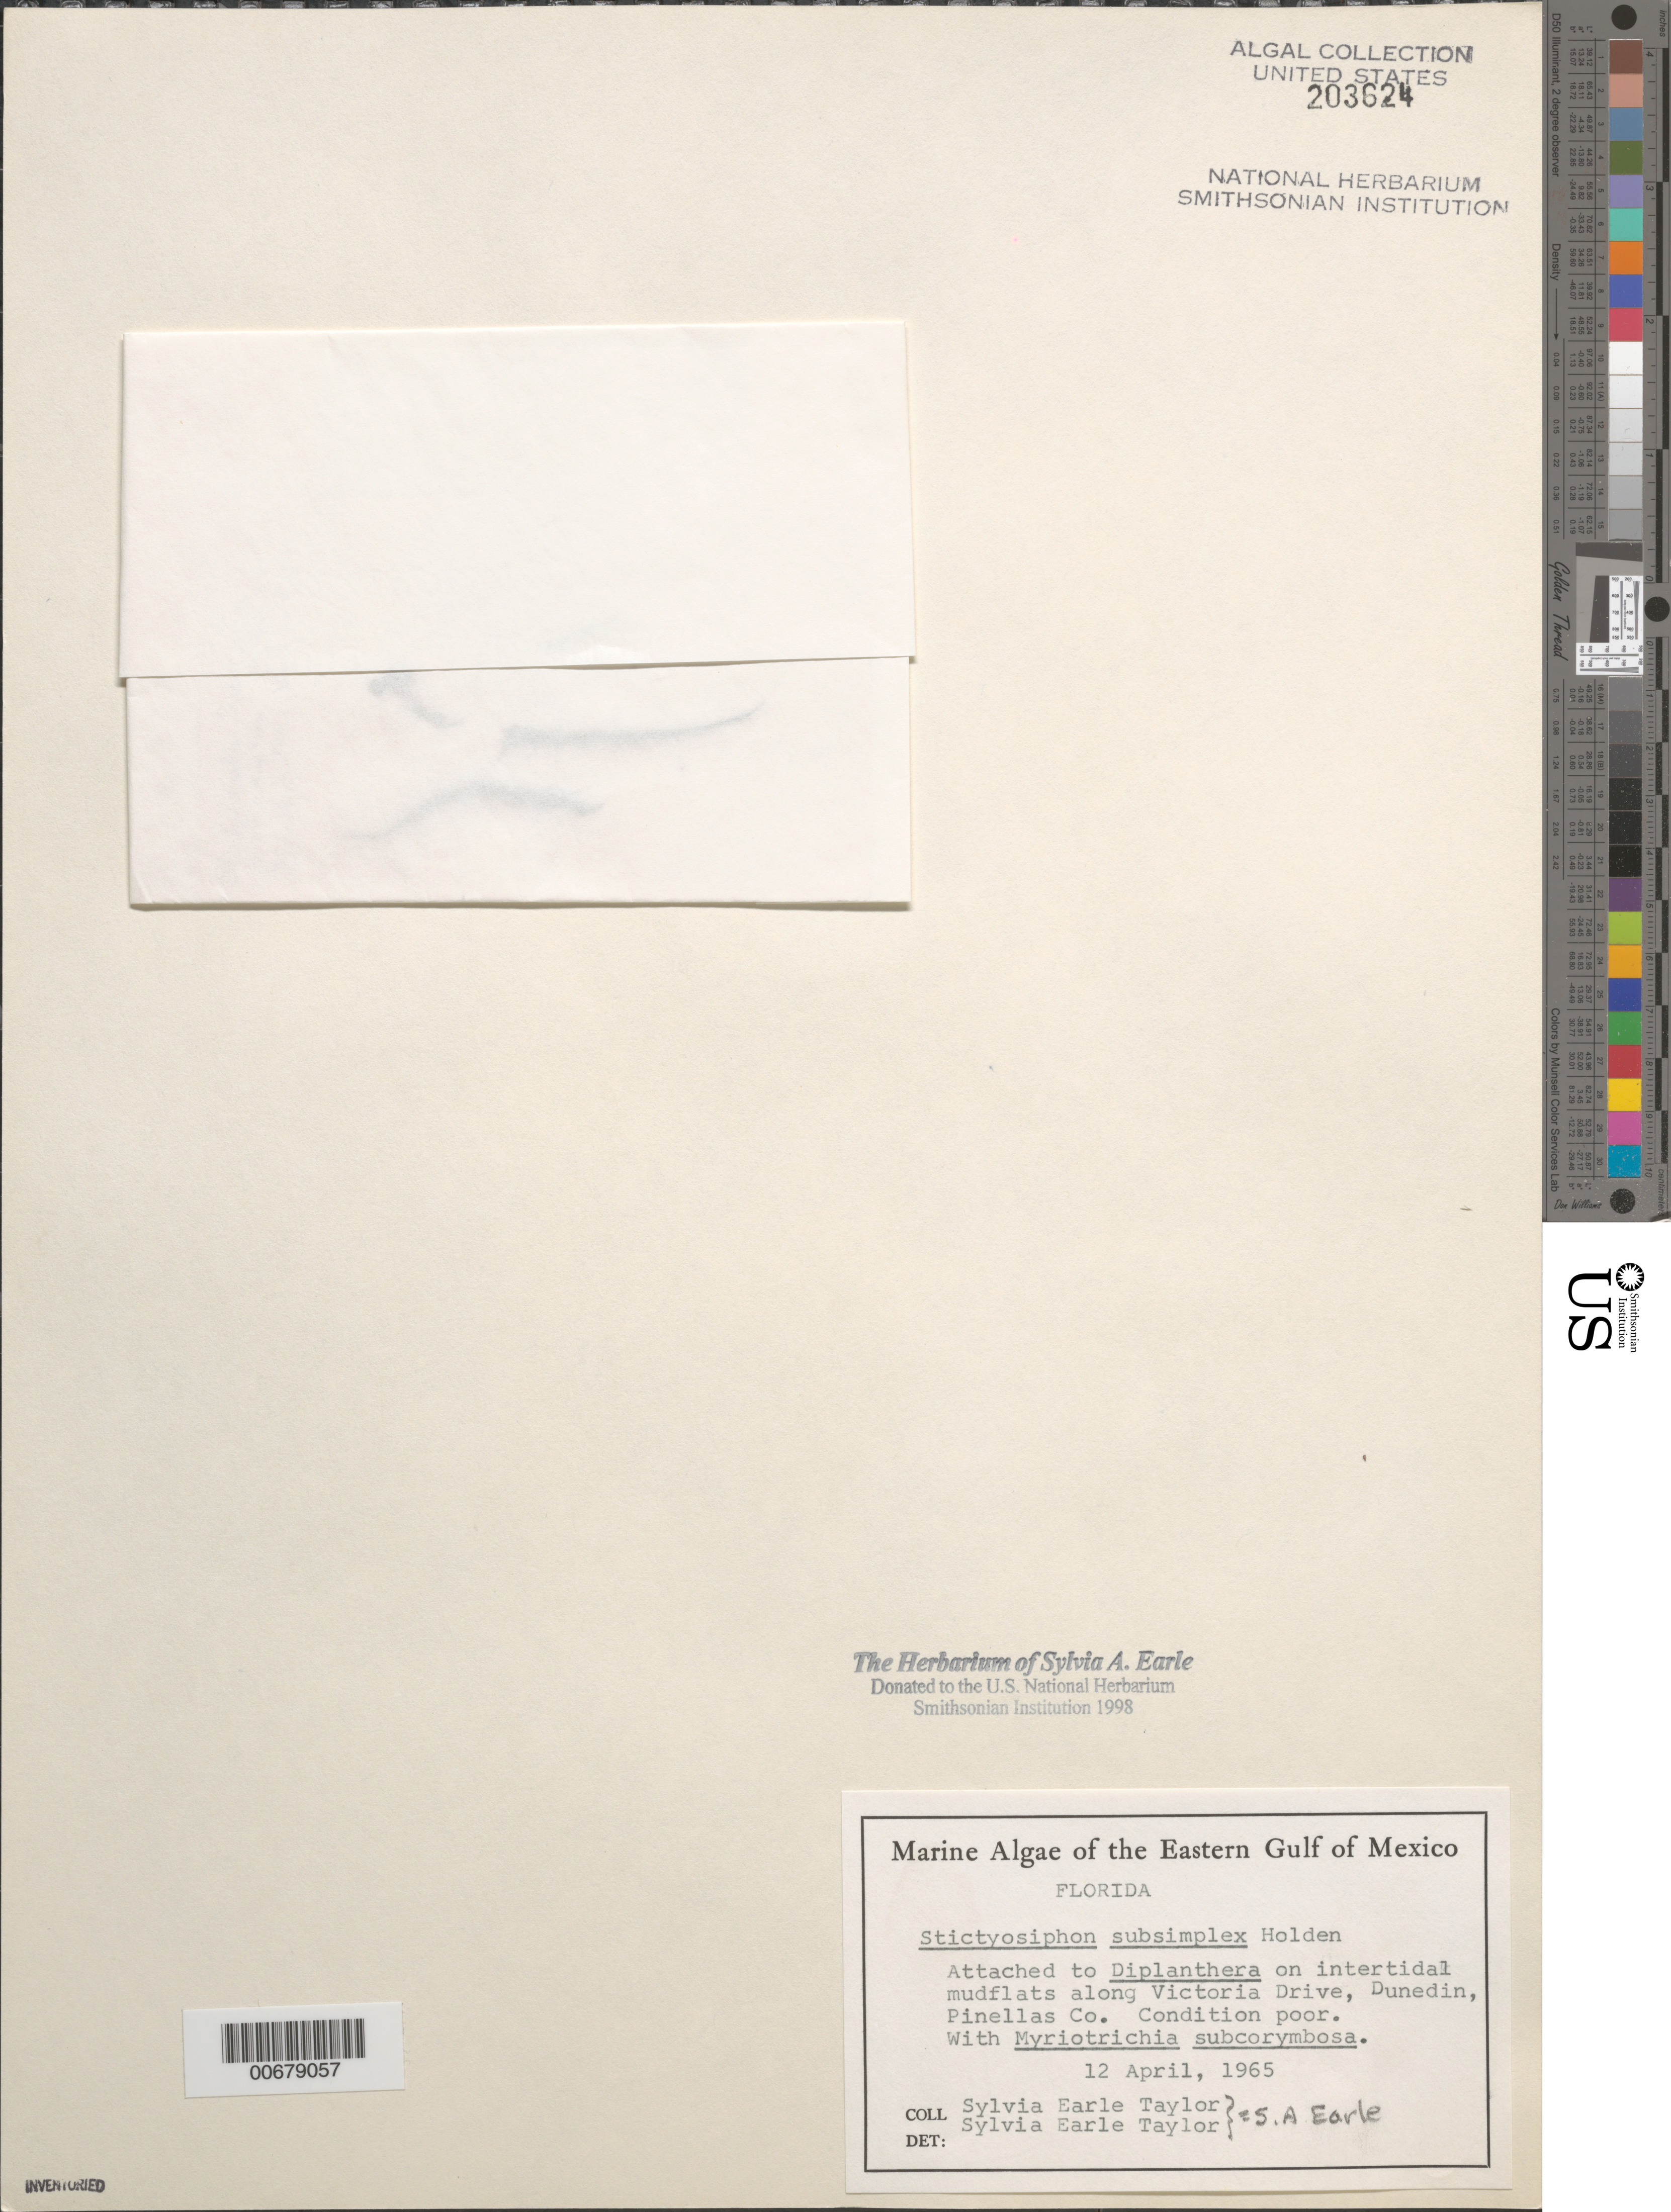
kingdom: Chromista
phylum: Ochrophyta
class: Phaeophyceae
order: Ectocarpales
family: Chordariaceae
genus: Stictyosiphon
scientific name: Stictyosiphon subsimplex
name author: I. Holden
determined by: Earle, S. A.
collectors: S. A. Earle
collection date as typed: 12 Apr 1965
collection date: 1965-04-12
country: United States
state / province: Florida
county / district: Pinellas County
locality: Dunedin, Victoria Drive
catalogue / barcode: US 203624